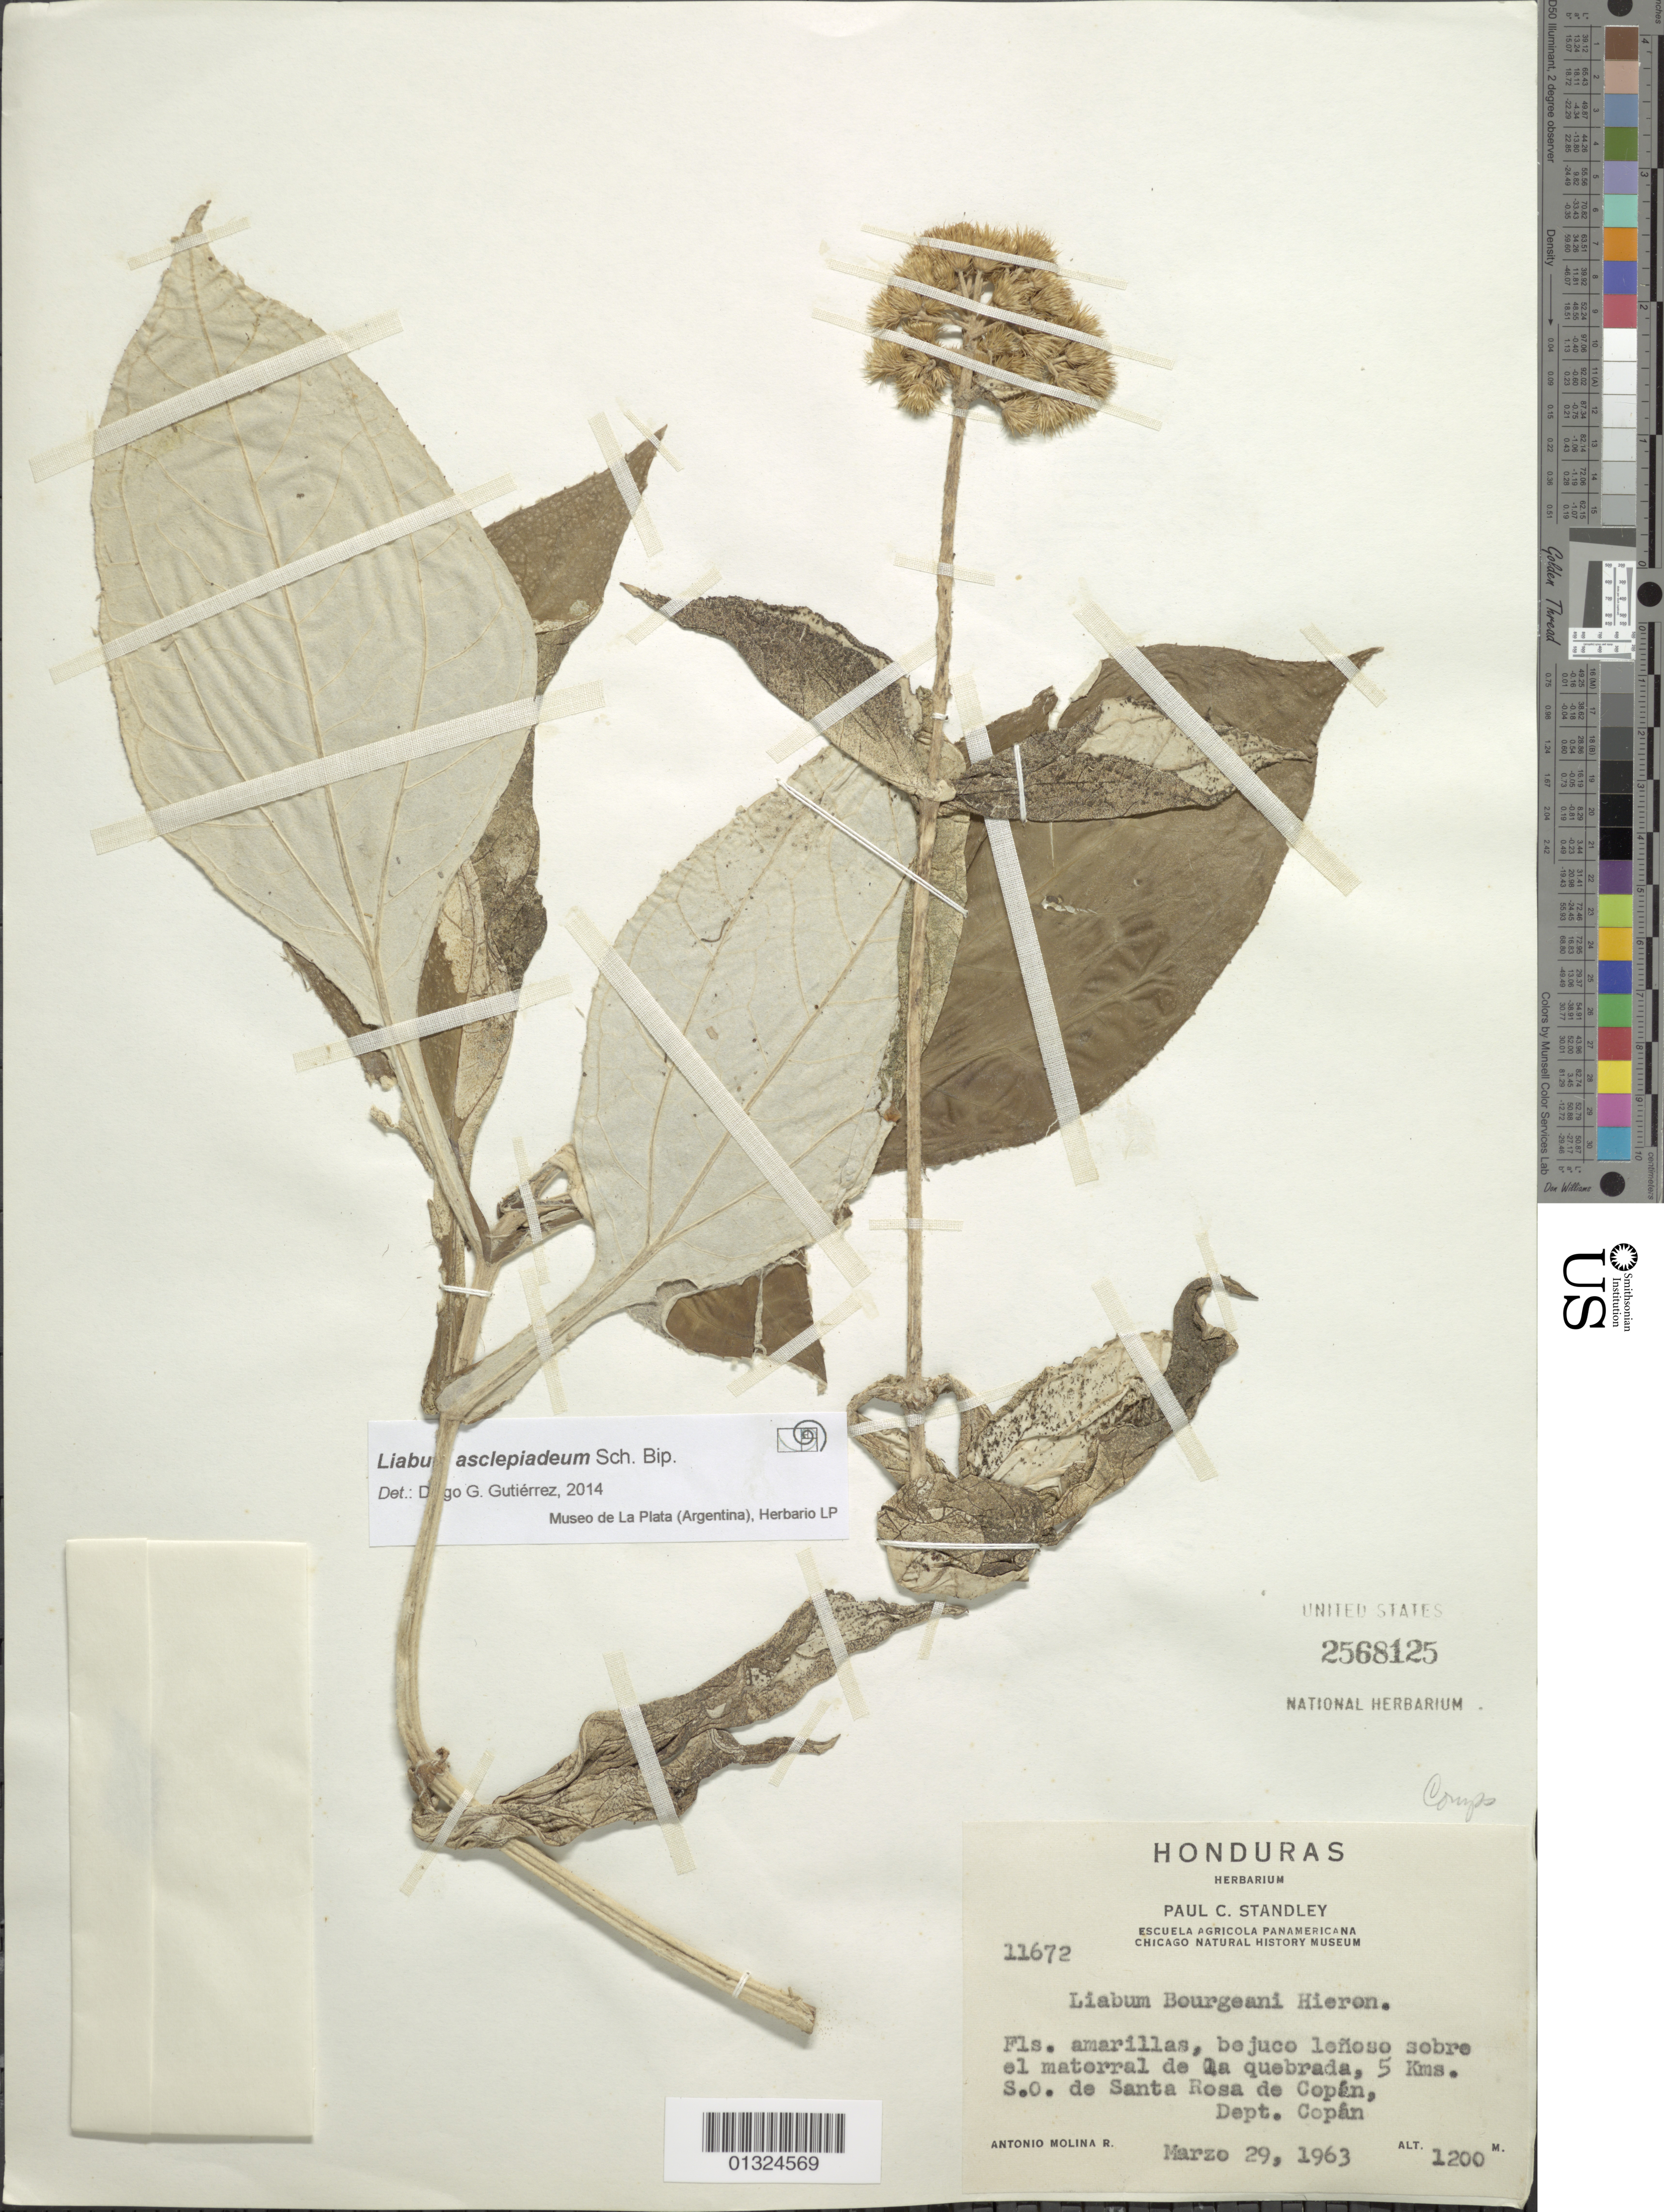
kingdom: Plantae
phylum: Tracheophyta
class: Magnoliopsida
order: Asterales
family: Asteraceae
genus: Liabum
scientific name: Liabum asclepiadeum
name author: Sch. Bip.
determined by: Gutierrez, D. G.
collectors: A. Molina R.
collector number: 11672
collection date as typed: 29 March 1963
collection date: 1963-03-29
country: Honduras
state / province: Copán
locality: Santa Rosa de Copan, 5 km SE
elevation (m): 1200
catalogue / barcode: US 2568125